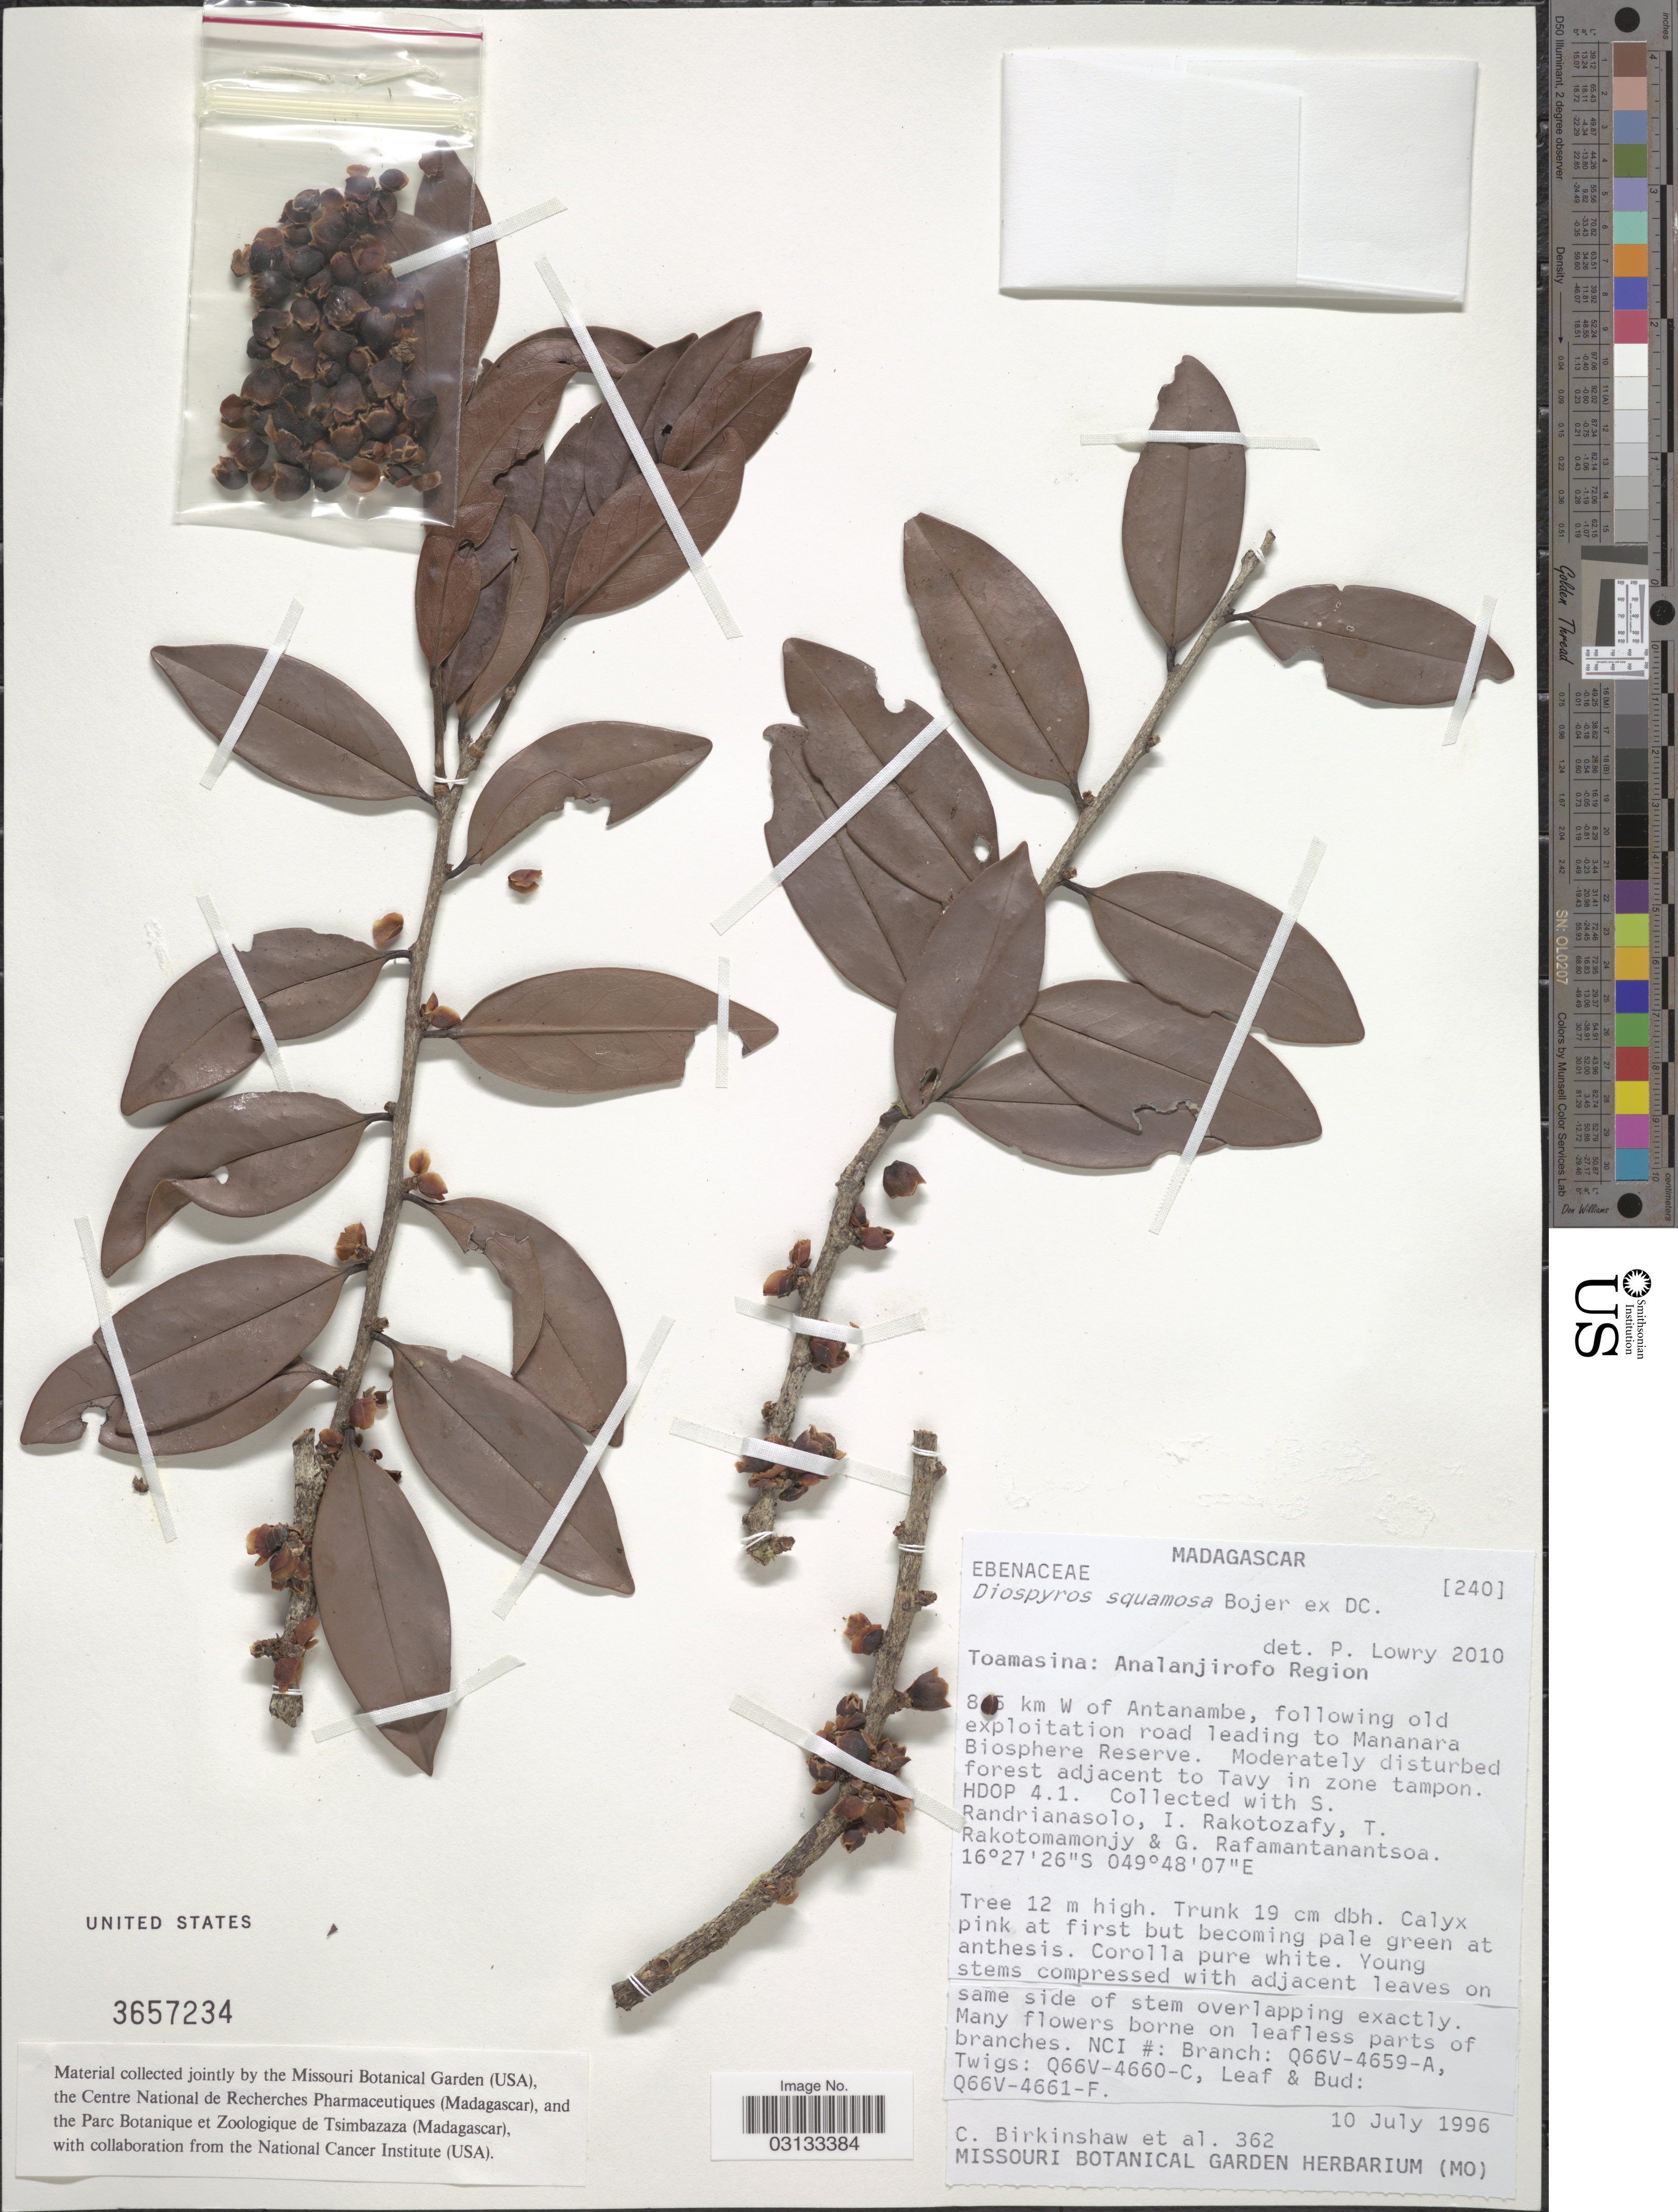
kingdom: Plantae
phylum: Tracheophyta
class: Magnoliopsida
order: Ericales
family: Ebenaceae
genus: Diospyros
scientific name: Diospyros squamosa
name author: Bojer ex A. DC.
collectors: C. R. Birkinshaw, S. Randrianasolo, I. Rakotozafy, T. Rakotomamonjy & G. Rafamantanantsoa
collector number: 362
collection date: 1996-07-10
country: Madagascar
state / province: Analanjirofo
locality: Analanjirofo Region. 8.5 km W of Antanambe, following old exploitation road leading to Mananara Biosphere Reserve. Moderatley disturbed forest adjacent to Tavy in zone tampon. HDOP 4.1.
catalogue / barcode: US 3657234